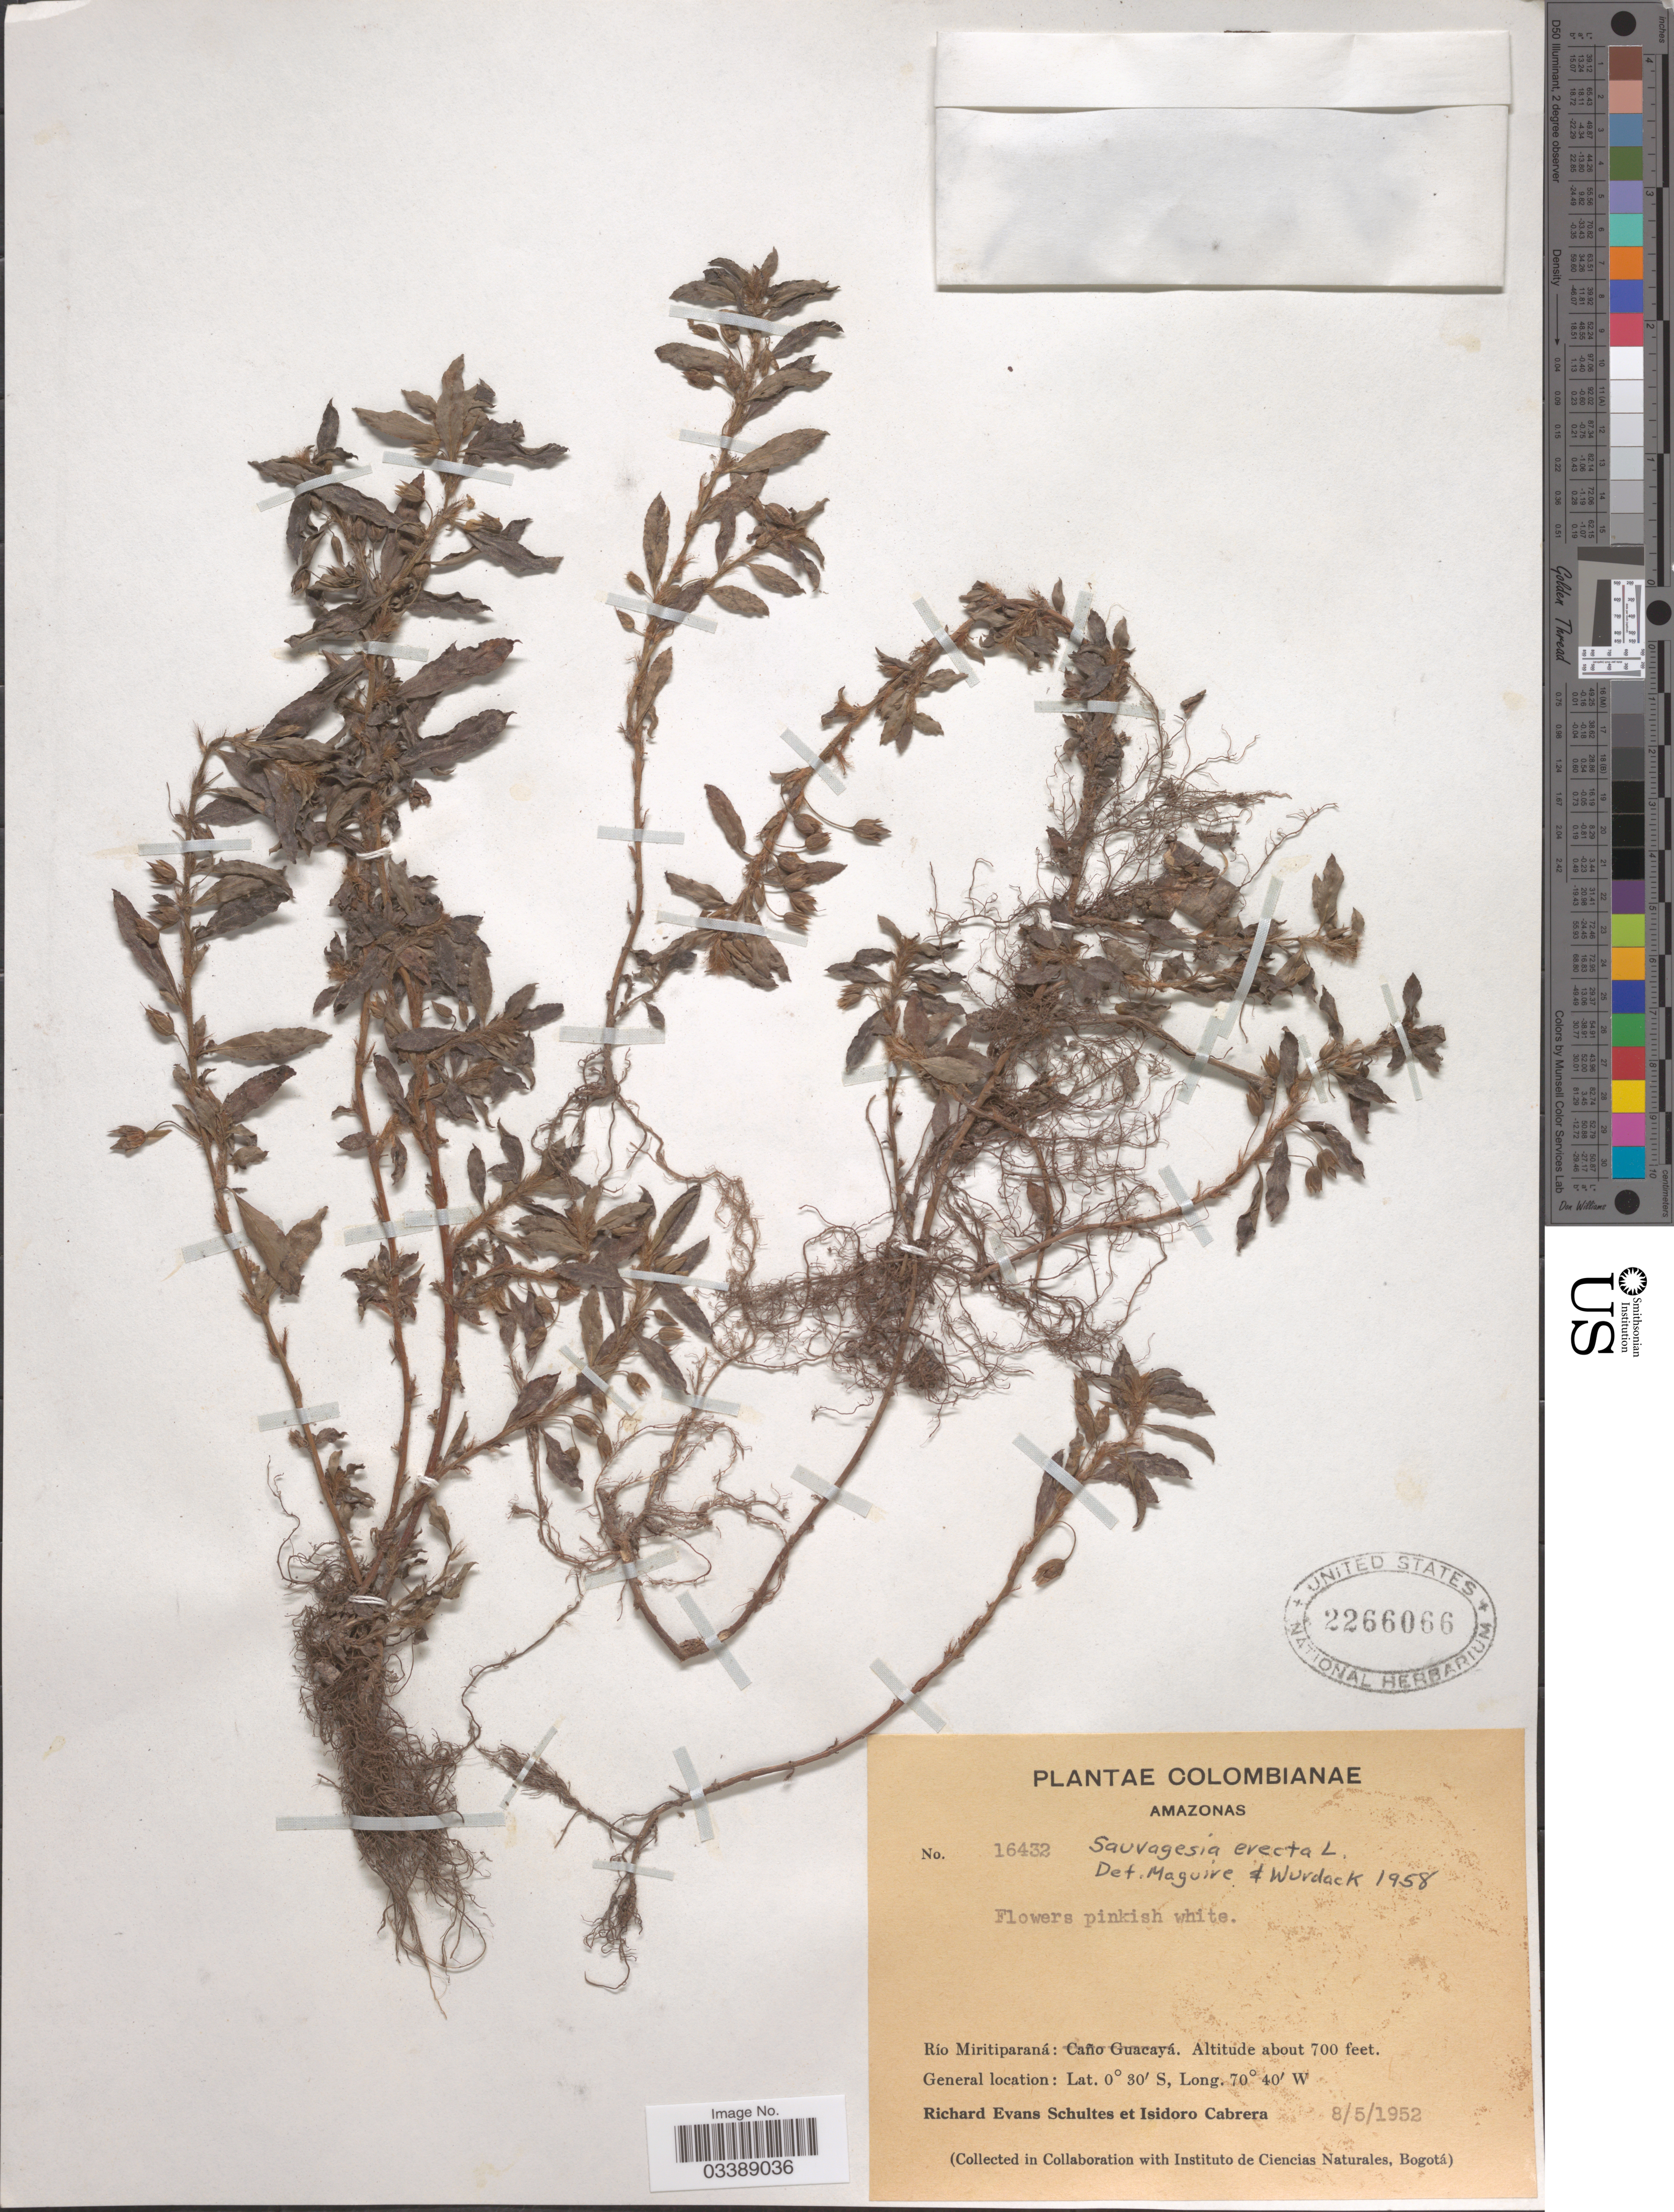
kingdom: Plantae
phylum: Tracheophyta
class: Magnoliopsida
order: Malpighiales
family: Ochnaceae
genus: Sauvagesia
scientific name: Sauvagesia erecta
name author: L.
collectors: R. E. Schultes & I. Cabrera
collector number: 16432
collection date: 1952-05-08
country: Colombia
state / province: Amazônas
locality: Río Miritiparaná.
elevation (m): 213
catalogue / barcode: US 2266066